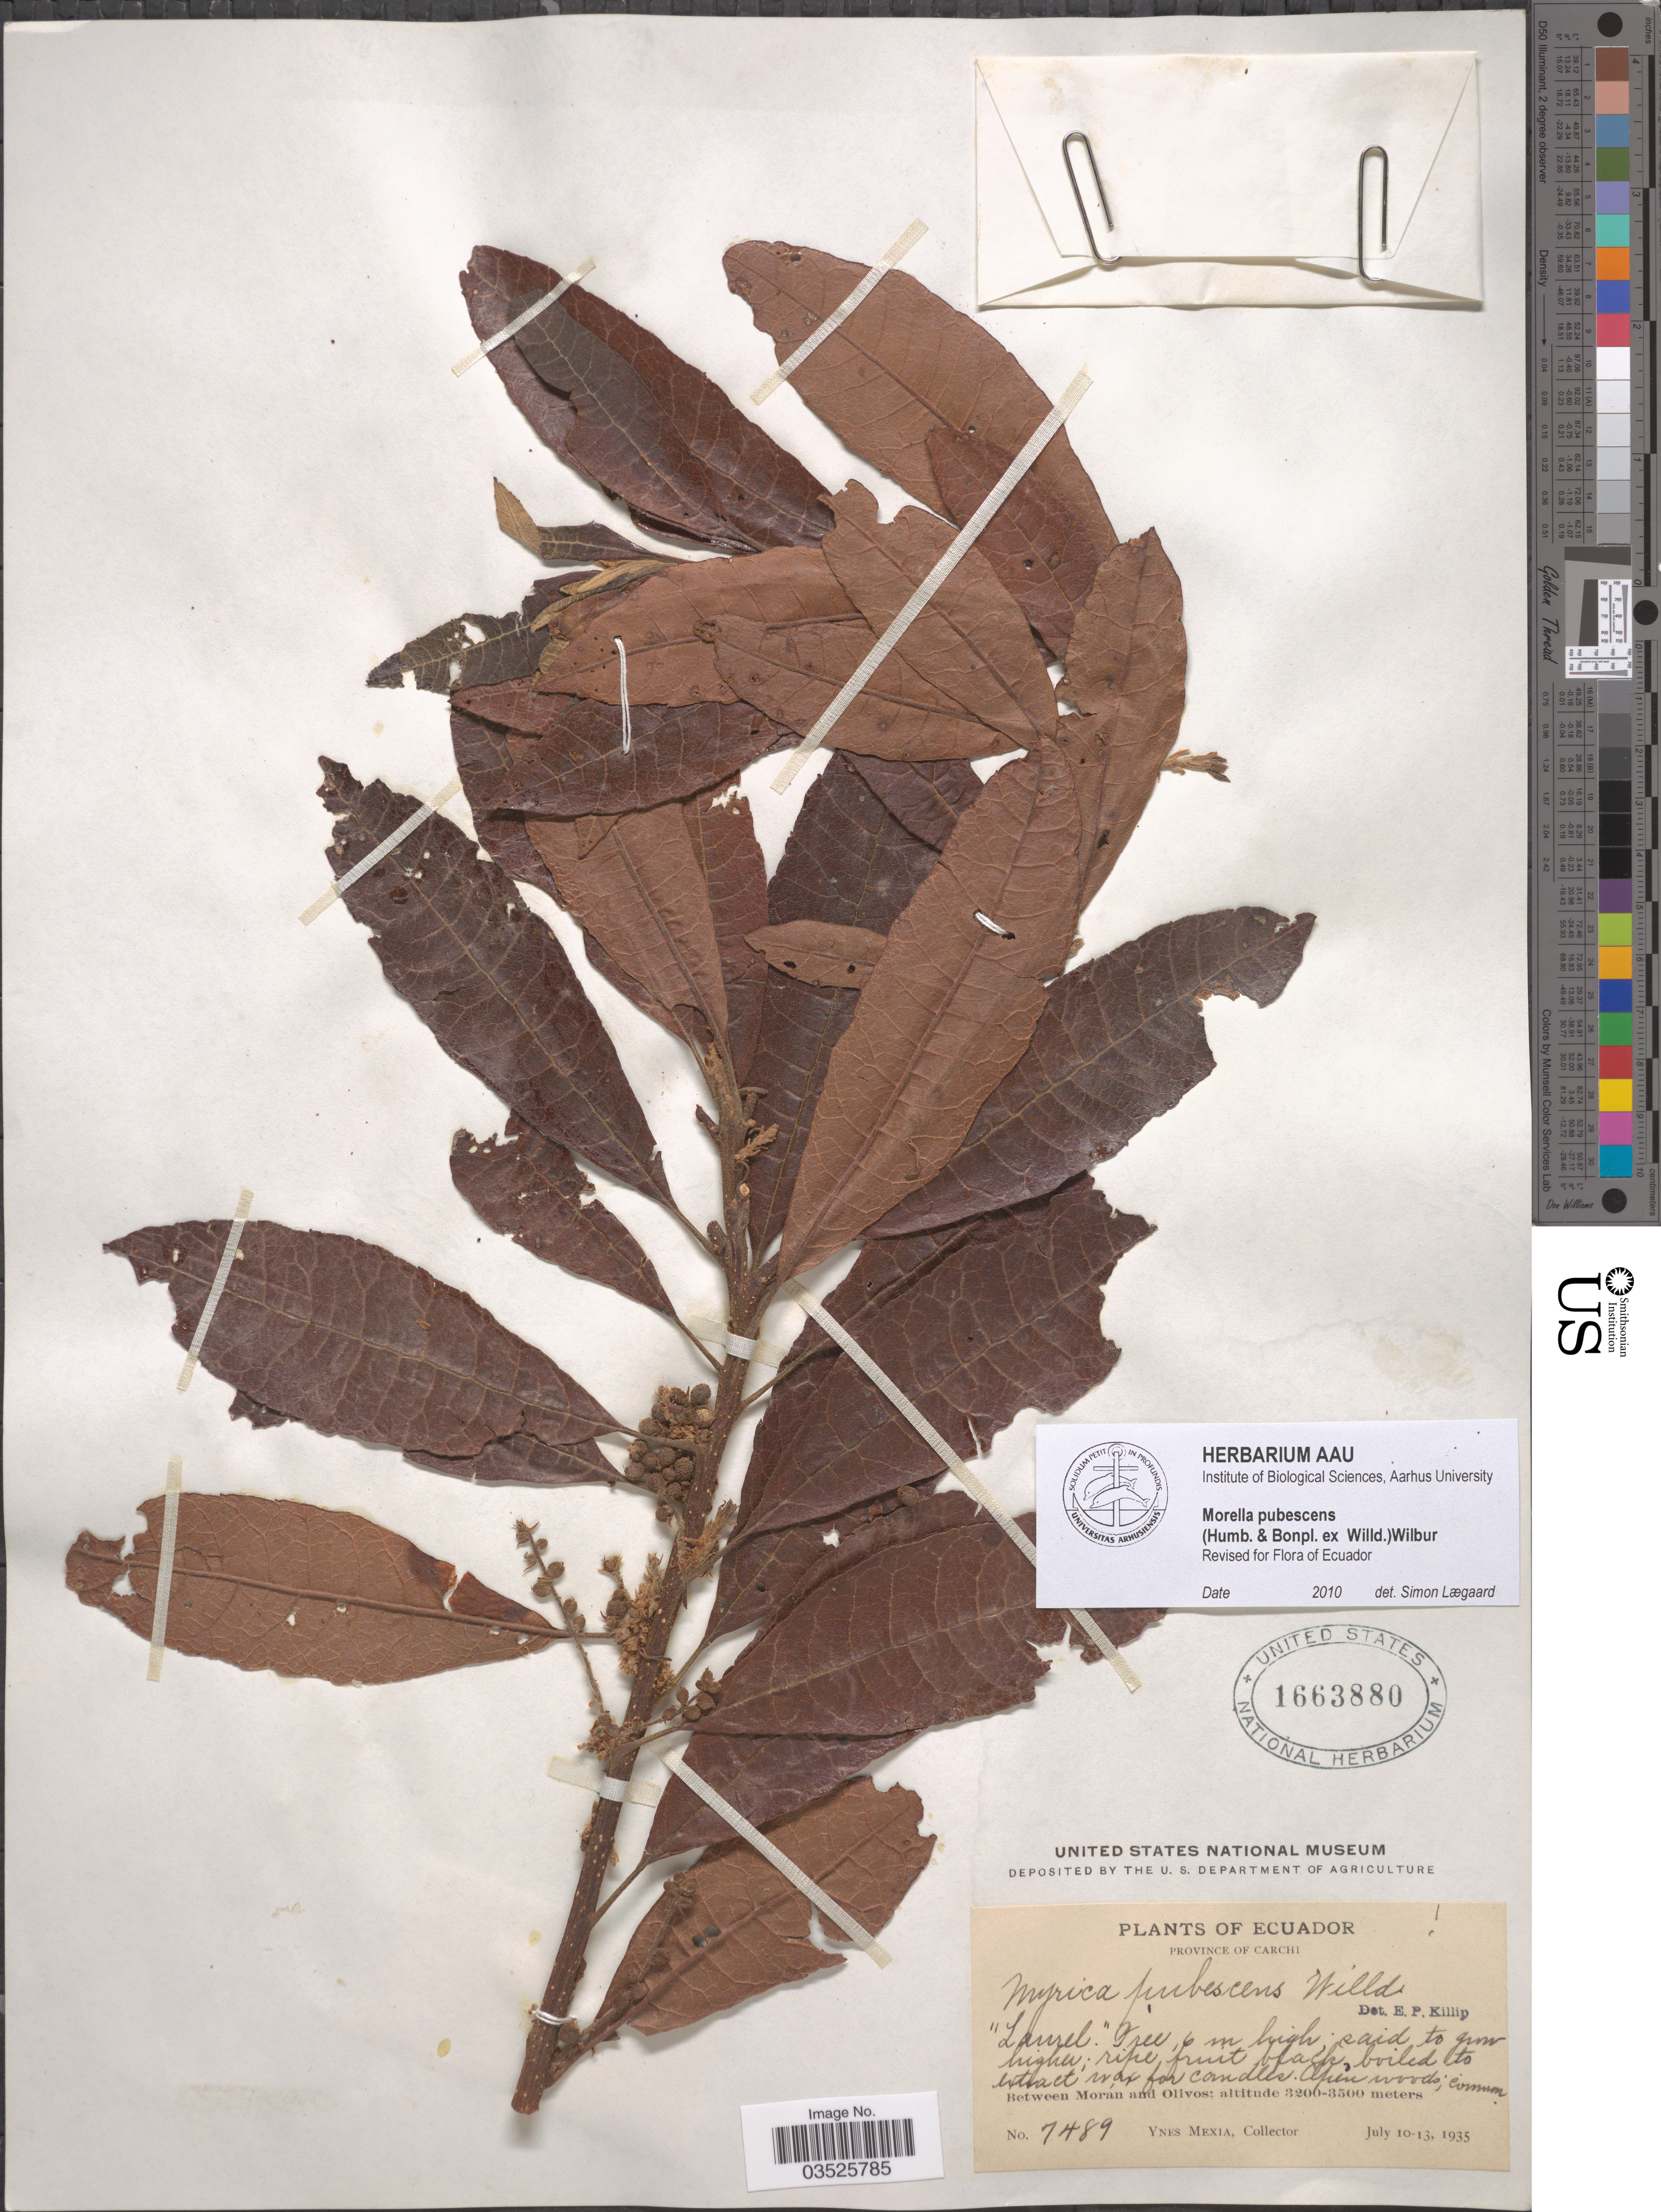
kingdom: Plantae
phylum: Tracheophyta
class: Magnoliopsida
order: Fagales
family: Myricaceae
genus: Morella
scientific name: Morella pubescens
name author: (Humb. & Bonpl. ex Willd.) Wilbur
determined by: Lægaard, S.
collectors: Y. Mexia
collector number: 7489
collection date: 1935-07-10/1935-07-13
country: Ecuador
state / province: Carchi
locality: Between Morán and Olivos.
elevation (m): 3200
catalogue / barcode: US 1663880